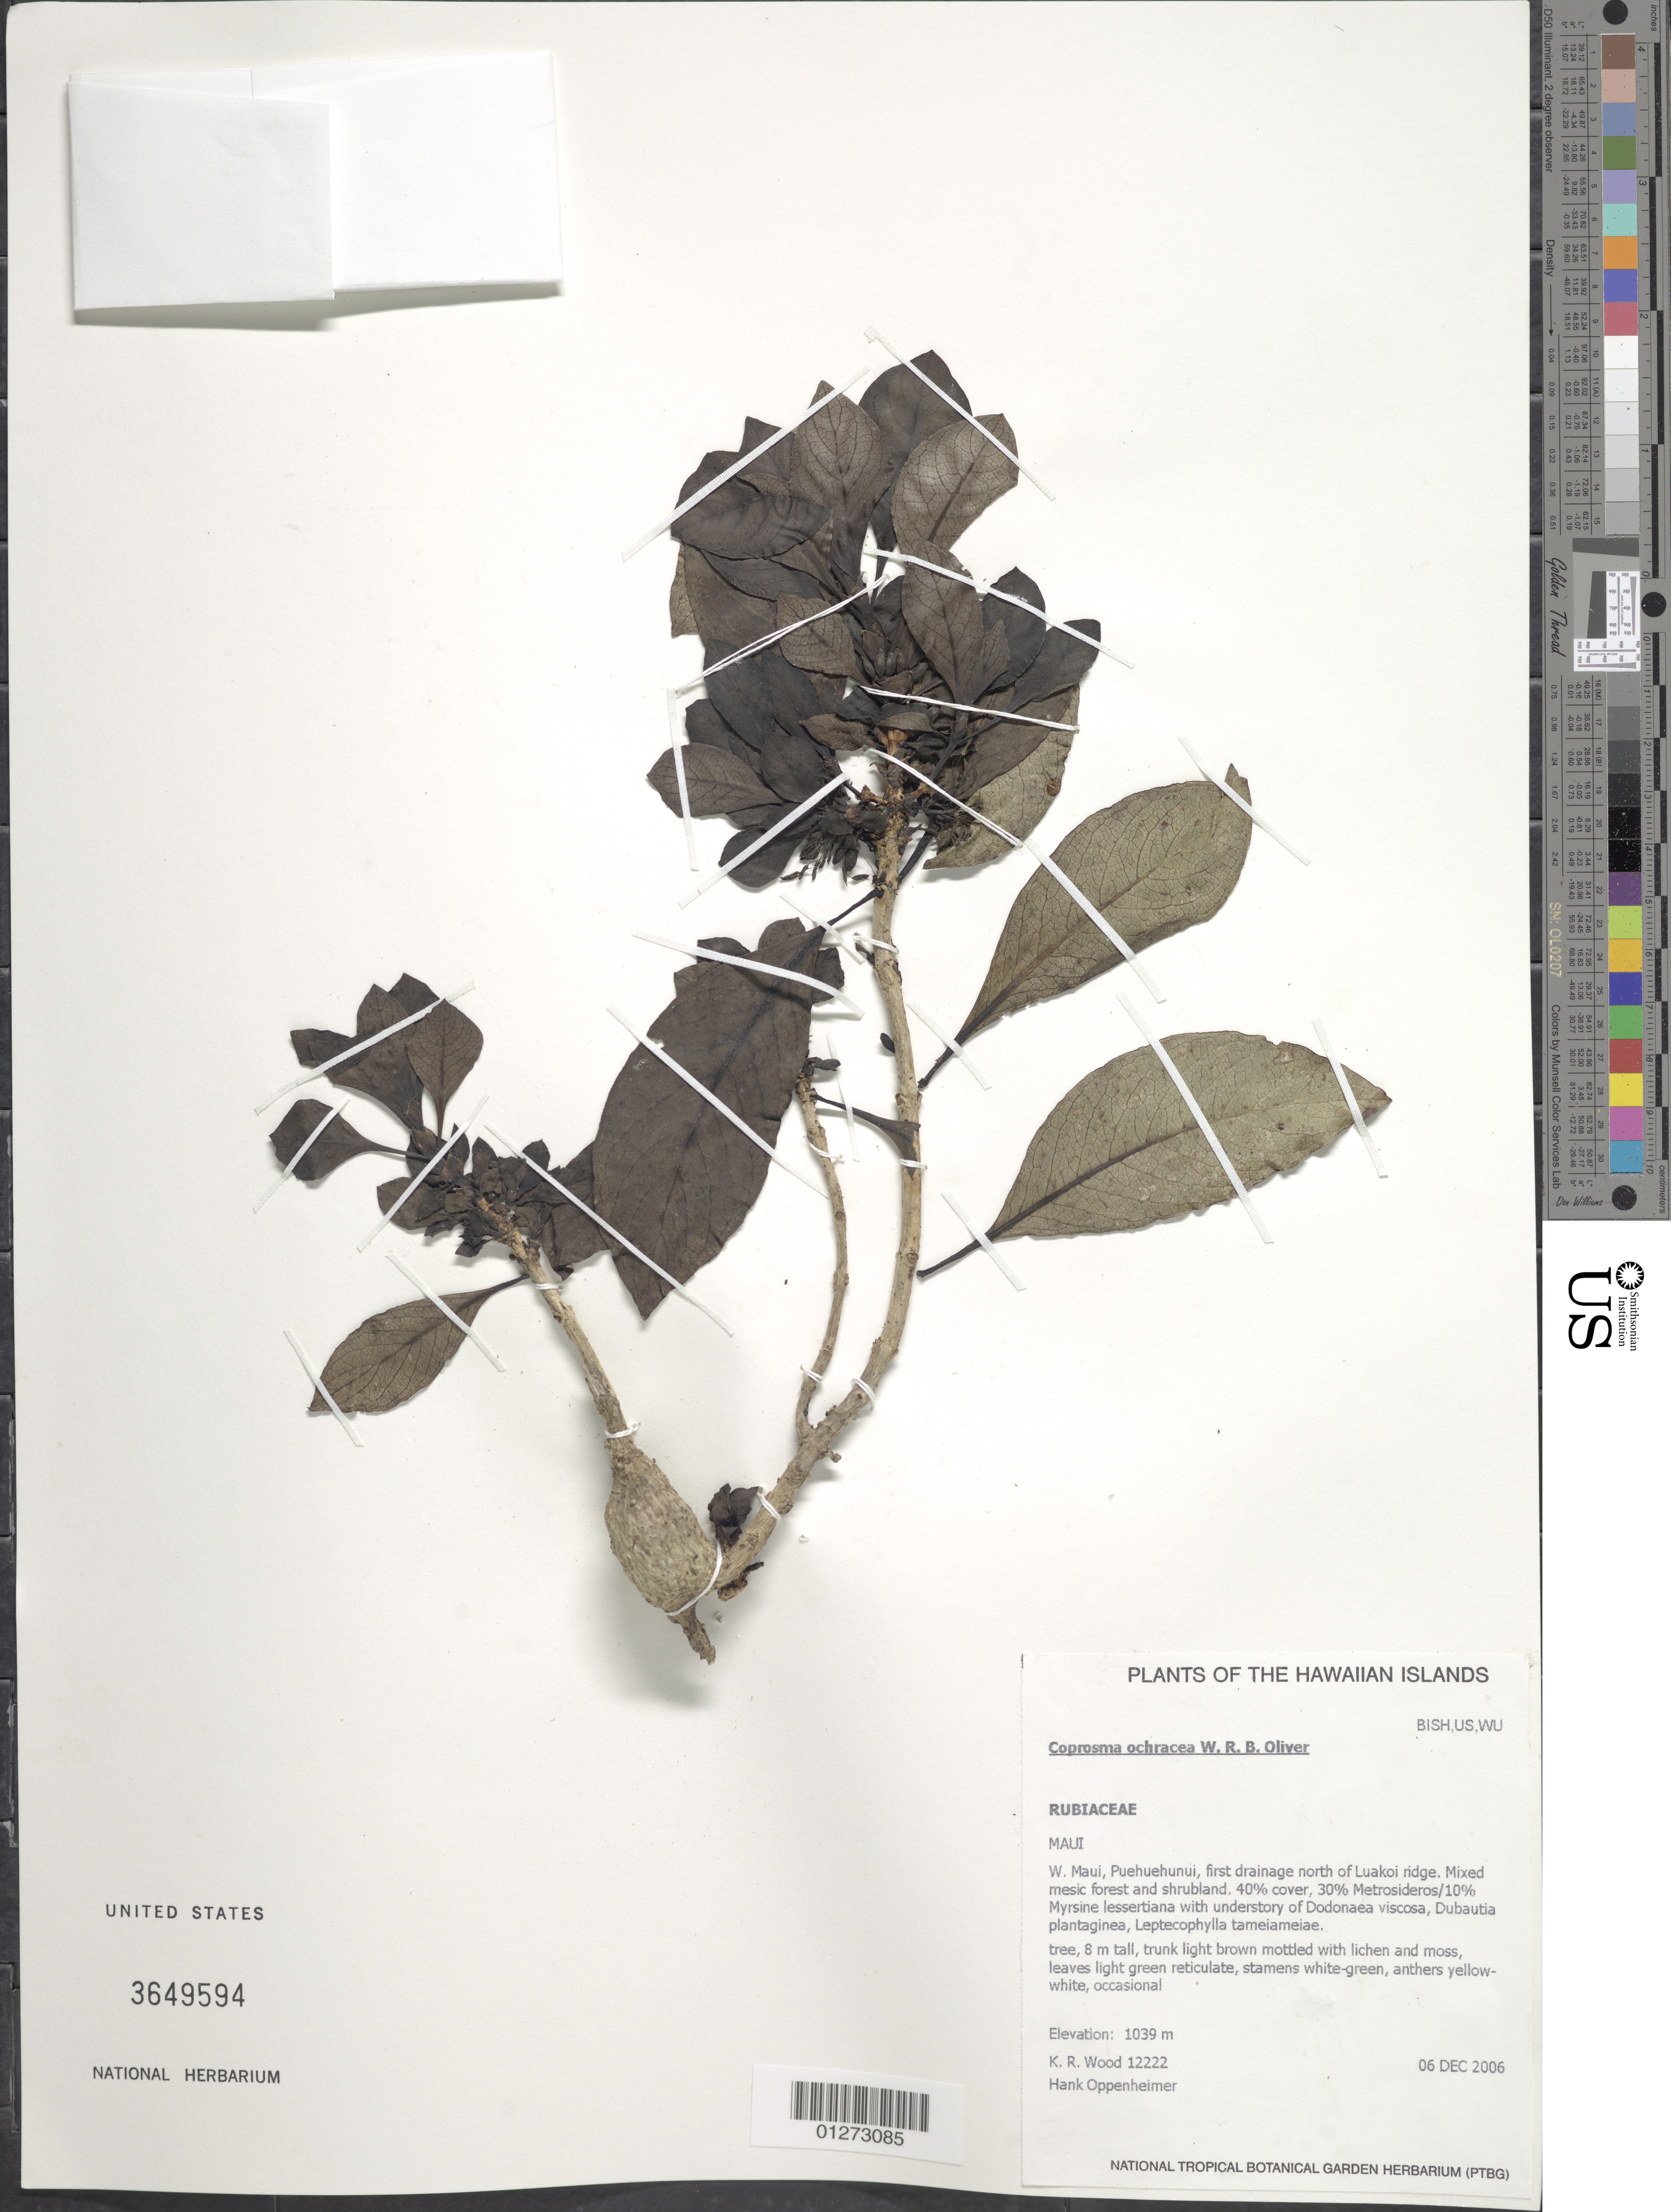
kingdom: Plantae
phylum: Tracheophyta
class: Magnoliopsida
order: Gentianales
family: Rubiaceae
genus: Coprosma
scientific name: Coprosma ochracea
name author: W.R.B. Oliv.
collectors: K. R. Wood & H. L. Oppenheimer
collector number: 12222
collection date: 2006-12-06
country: United States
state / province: Hawaii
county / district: Maui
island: Maui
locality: W. Maui, Puehuehunui, first drainage north of Luakoi Ridge.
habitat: Mixed mesic forest and shrubland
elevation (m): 1039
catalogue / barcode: US 3649594